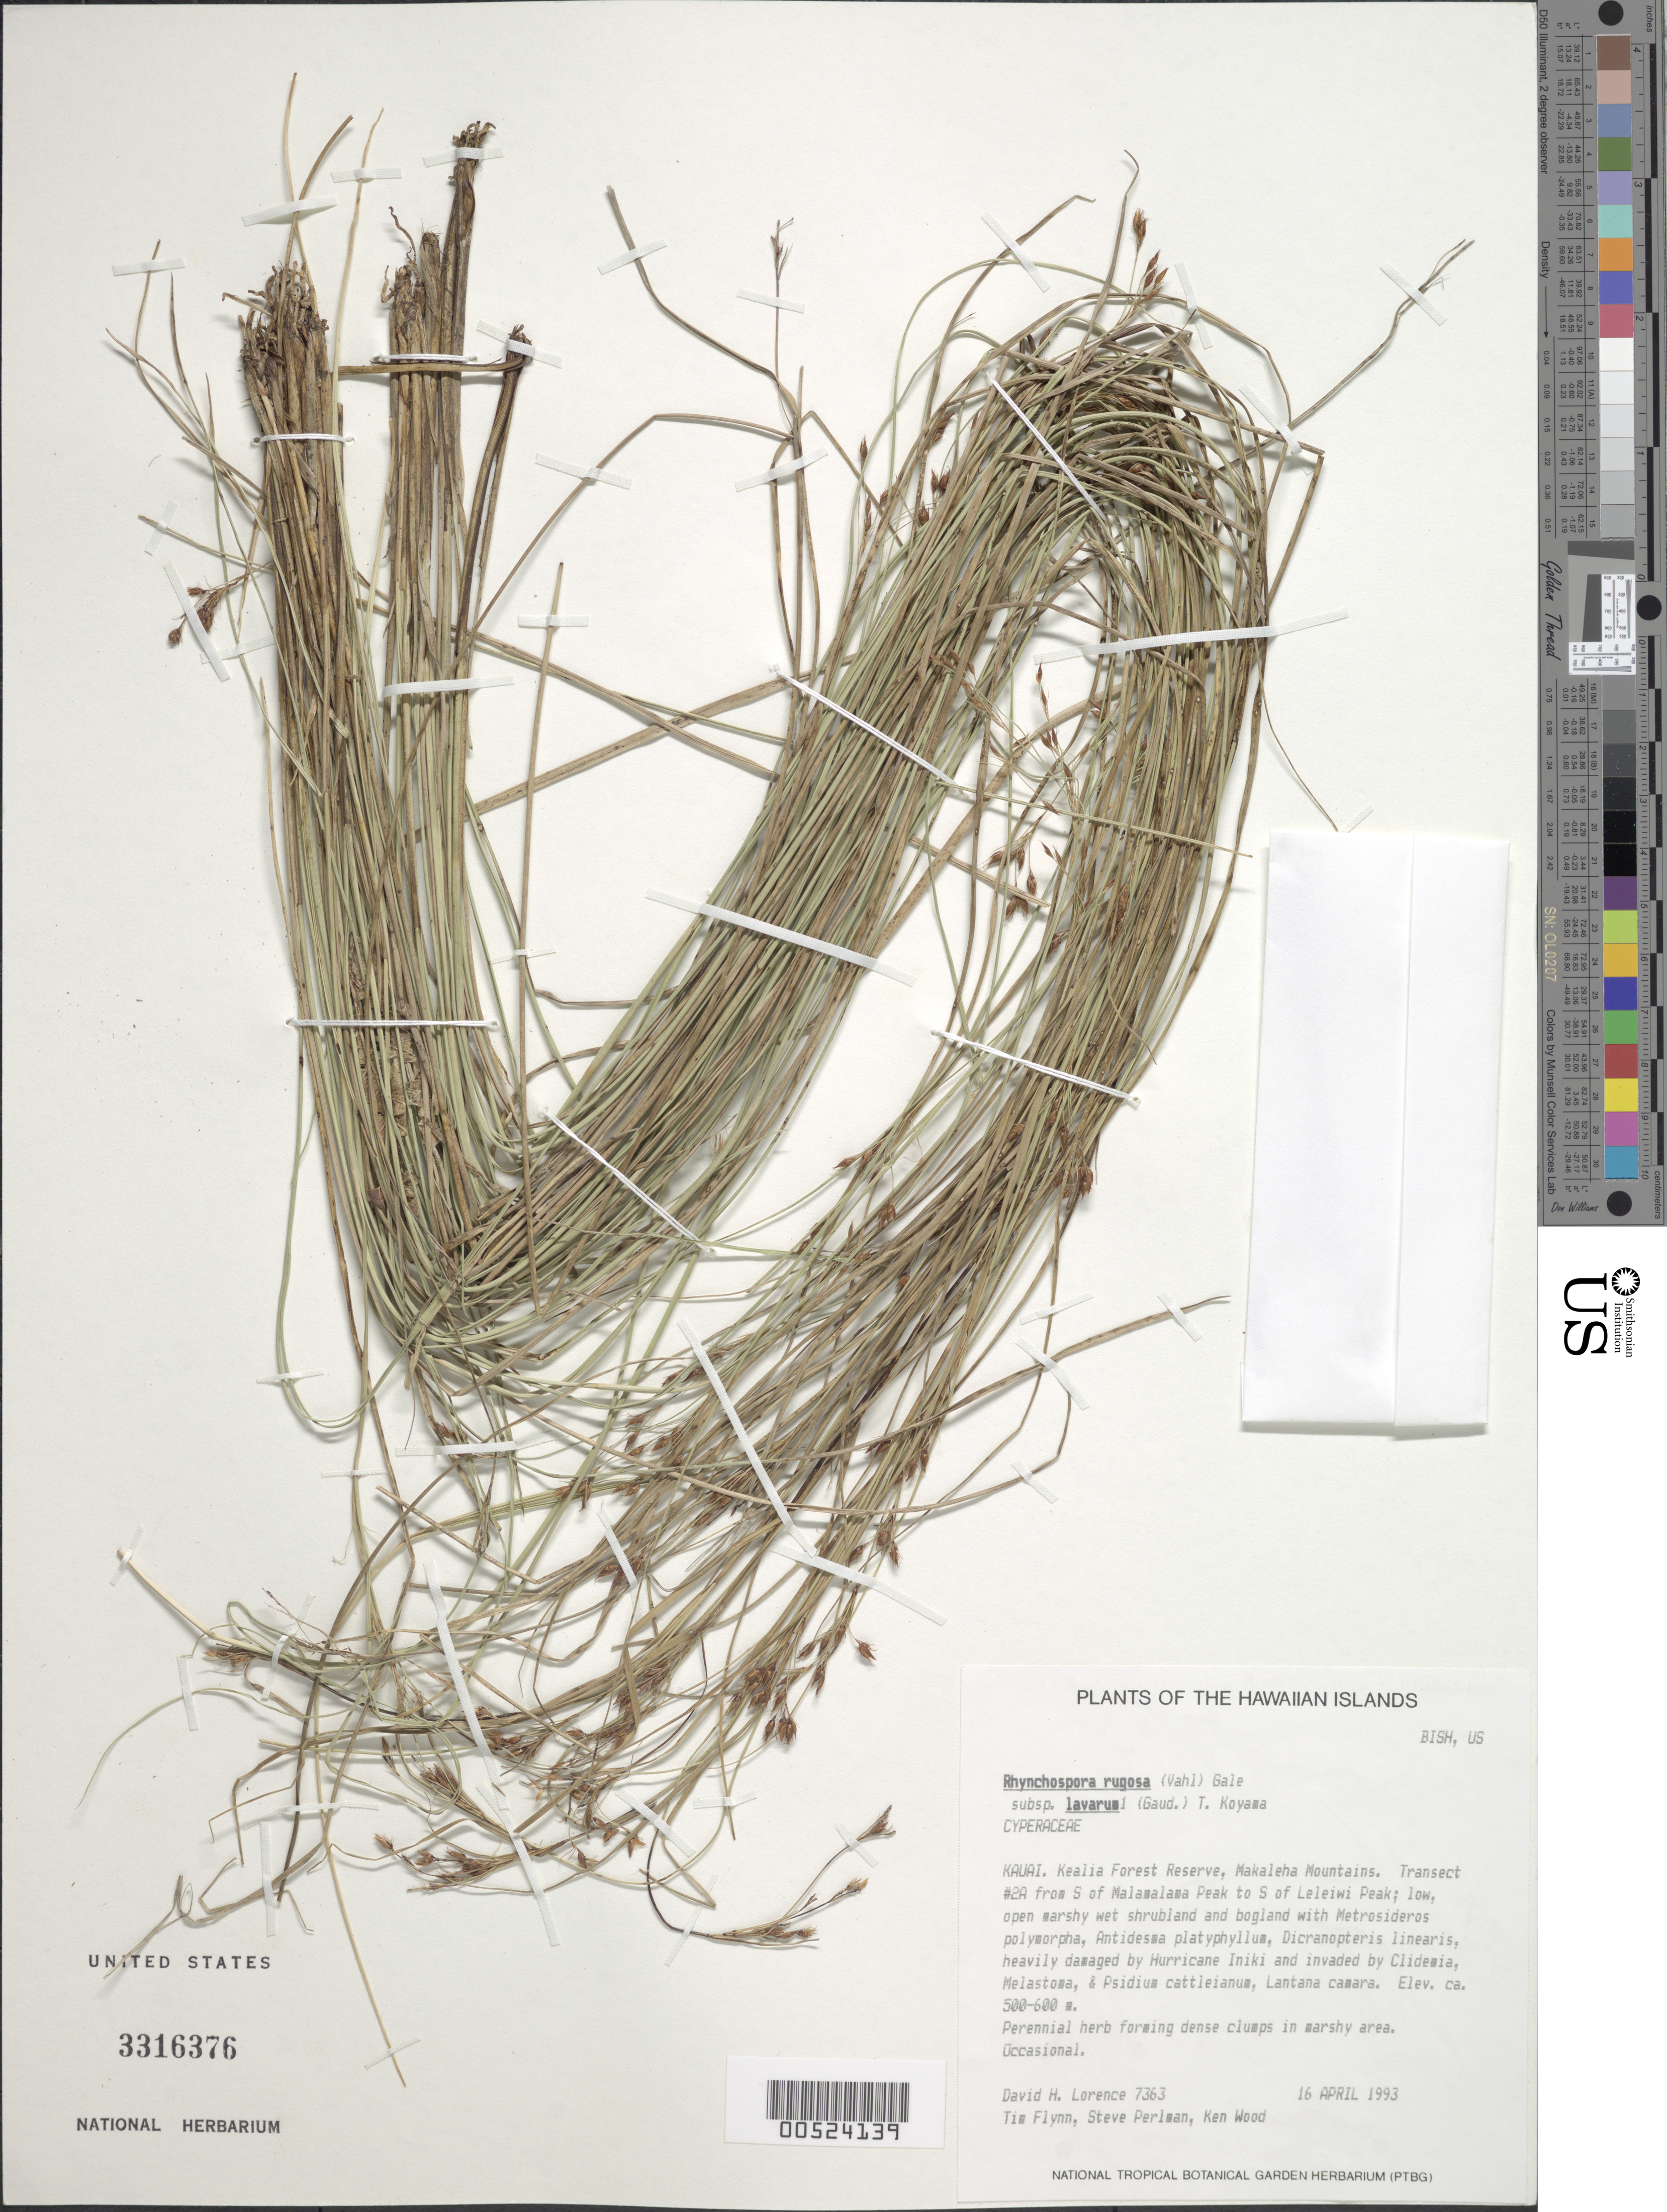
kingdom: Plantae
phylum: Tracheophyta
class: Liliopsida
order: Poales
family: Cyperaceae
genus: Rhynchospora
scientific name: Rhynchospora rugosa subsp. lavarum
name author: (Gaudich.) T. Koyama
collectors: D. Lorence, T. W. Flynn, S. P. Perlman & K. Wood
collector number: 7363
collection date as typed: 16 Apr 1993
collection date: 1993-04-16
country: United States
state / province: Hawaii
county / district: Kauai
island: Kaua'i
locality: Kealia For Res, Makaleha Mts, Transect #2A from S of Malamalama Peak to S of Leleiwi Peak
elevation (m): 500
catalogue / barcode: US 3316376